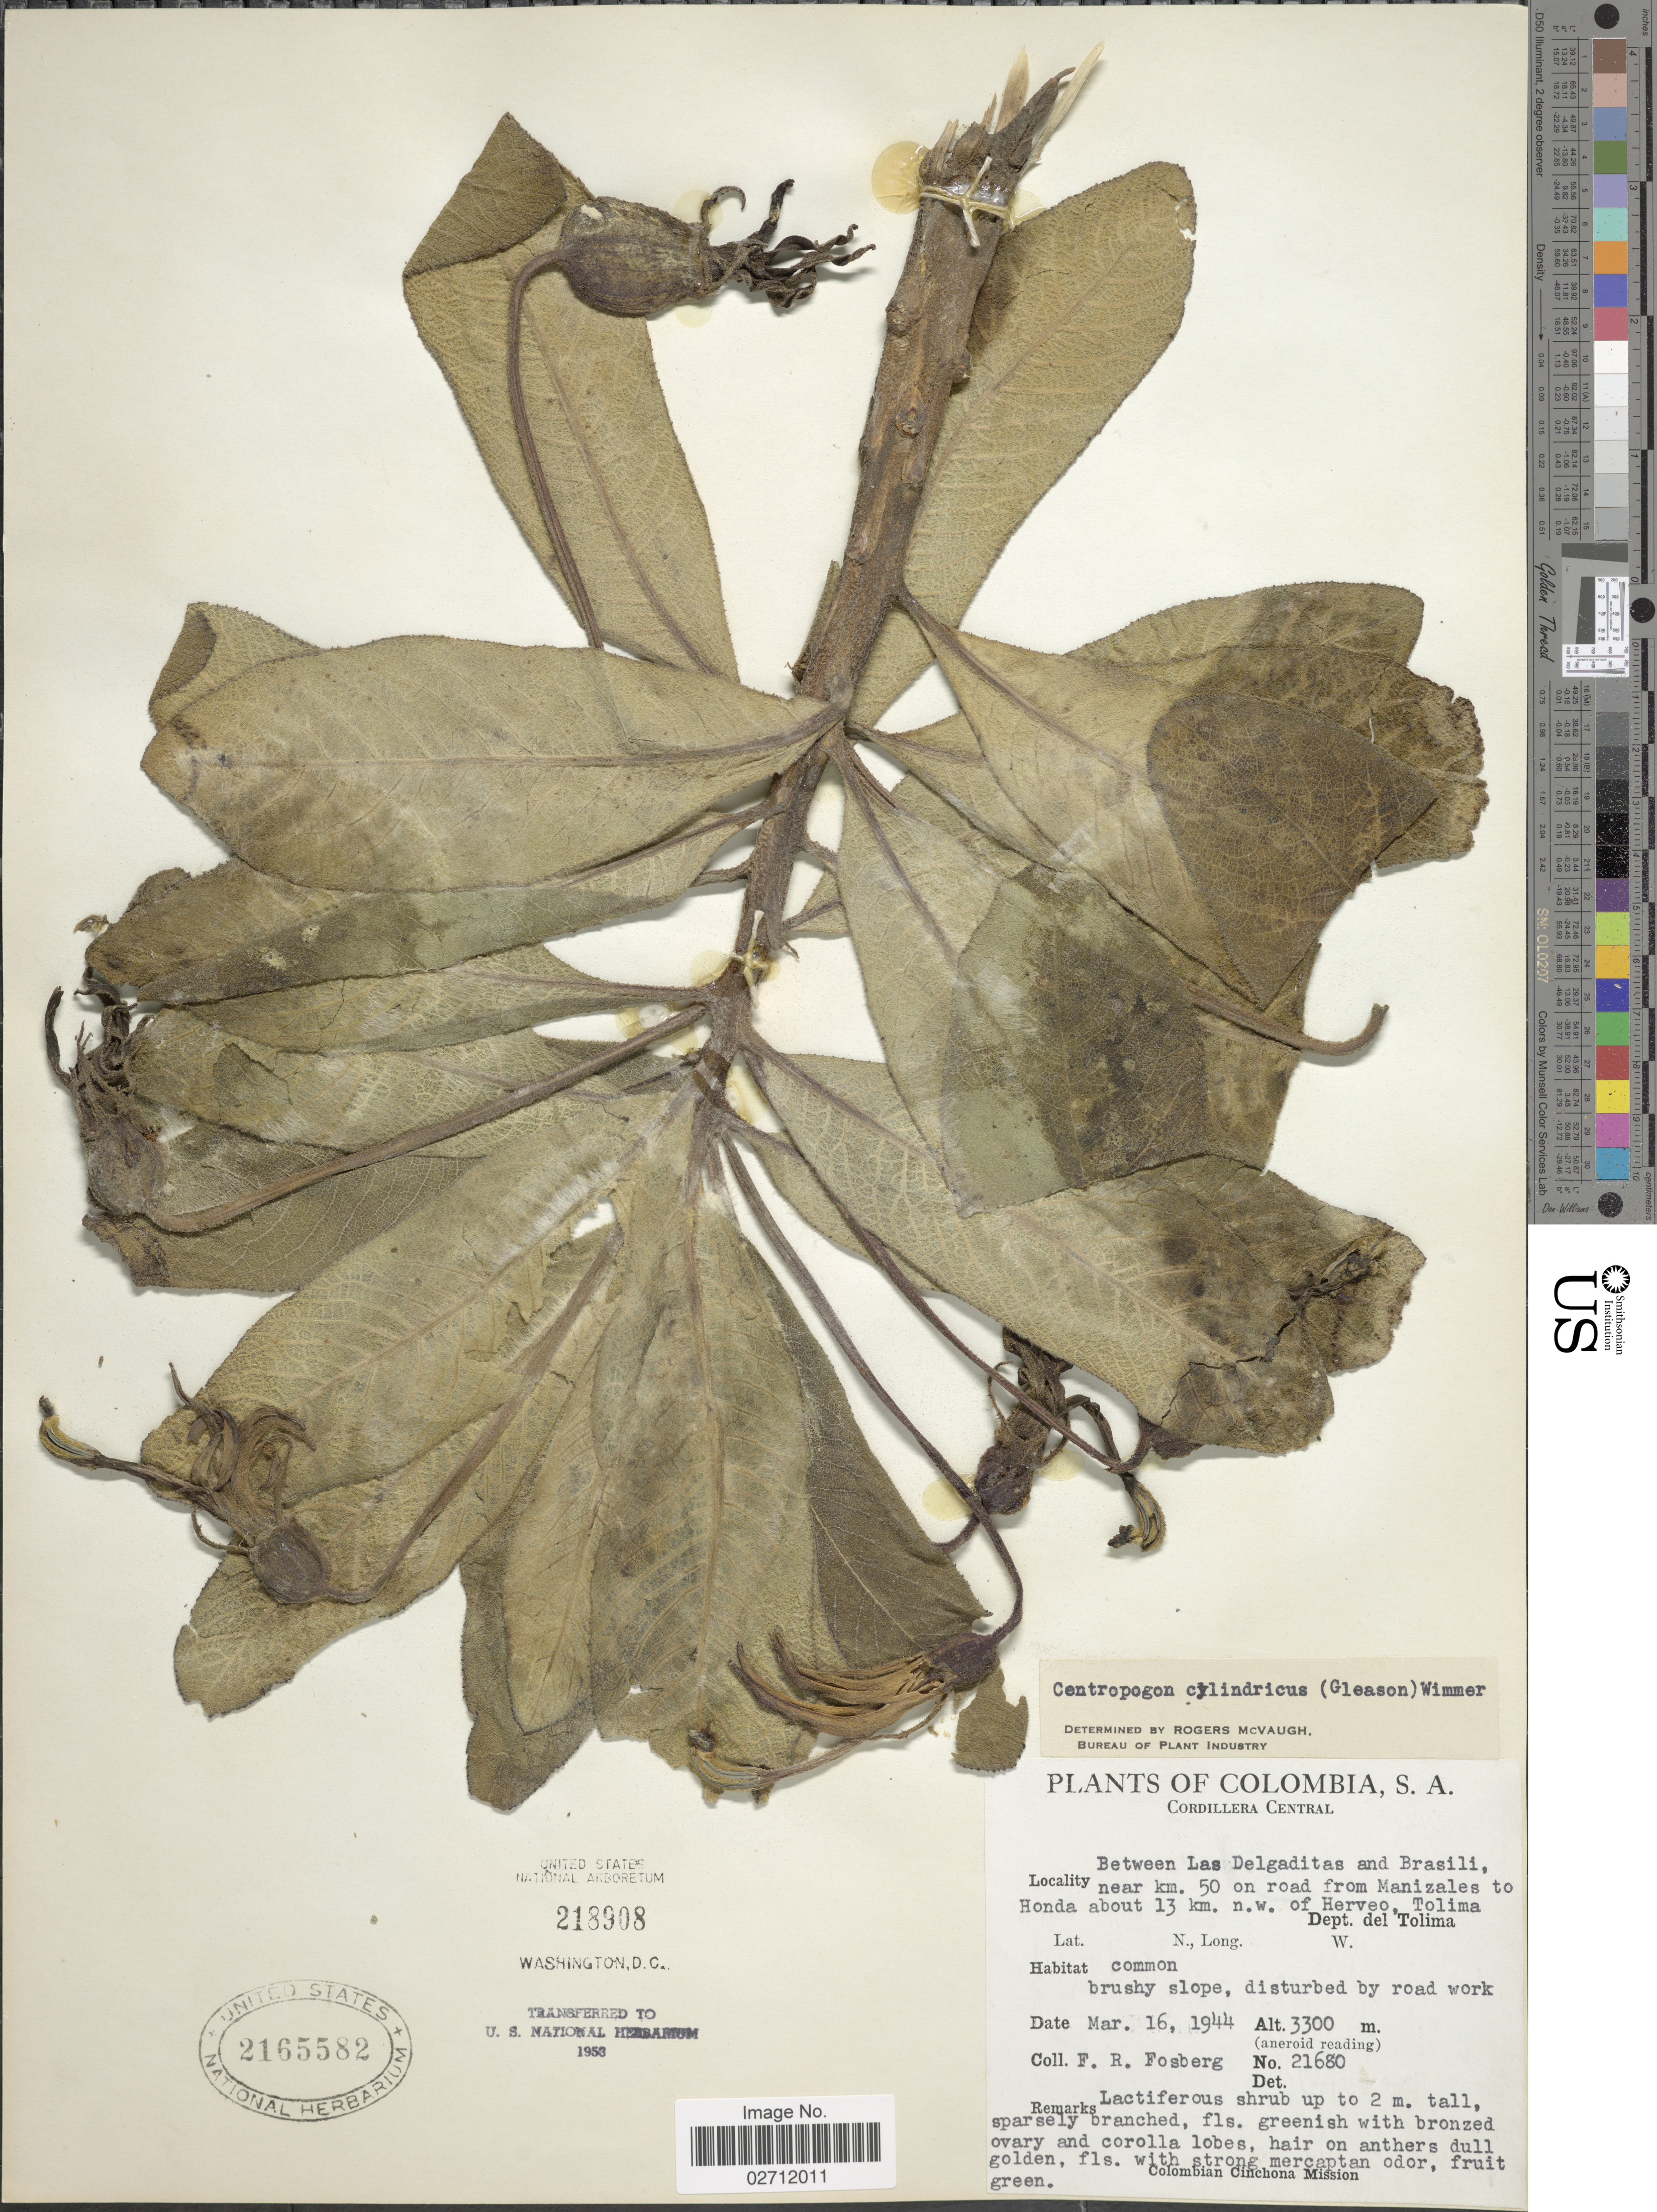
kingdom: Plantae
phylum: Tracheophyta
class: Magnoliopsida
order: Asterales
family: Campanulaceae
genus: Centropogon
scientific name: Centropogon cylindricus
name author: (Gleason) E. Wimm.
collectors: F. R. Fosberg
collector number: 21680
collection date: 1944-03-16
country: Colombia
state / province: Tolima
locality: Cordillera Central, Between Las Delgaditas and Brasili, near km. 50 on road from Manizales to Honda about 13 km. n.w. of Herveo, Tolima.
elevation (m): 3300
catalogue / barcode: US 2165582